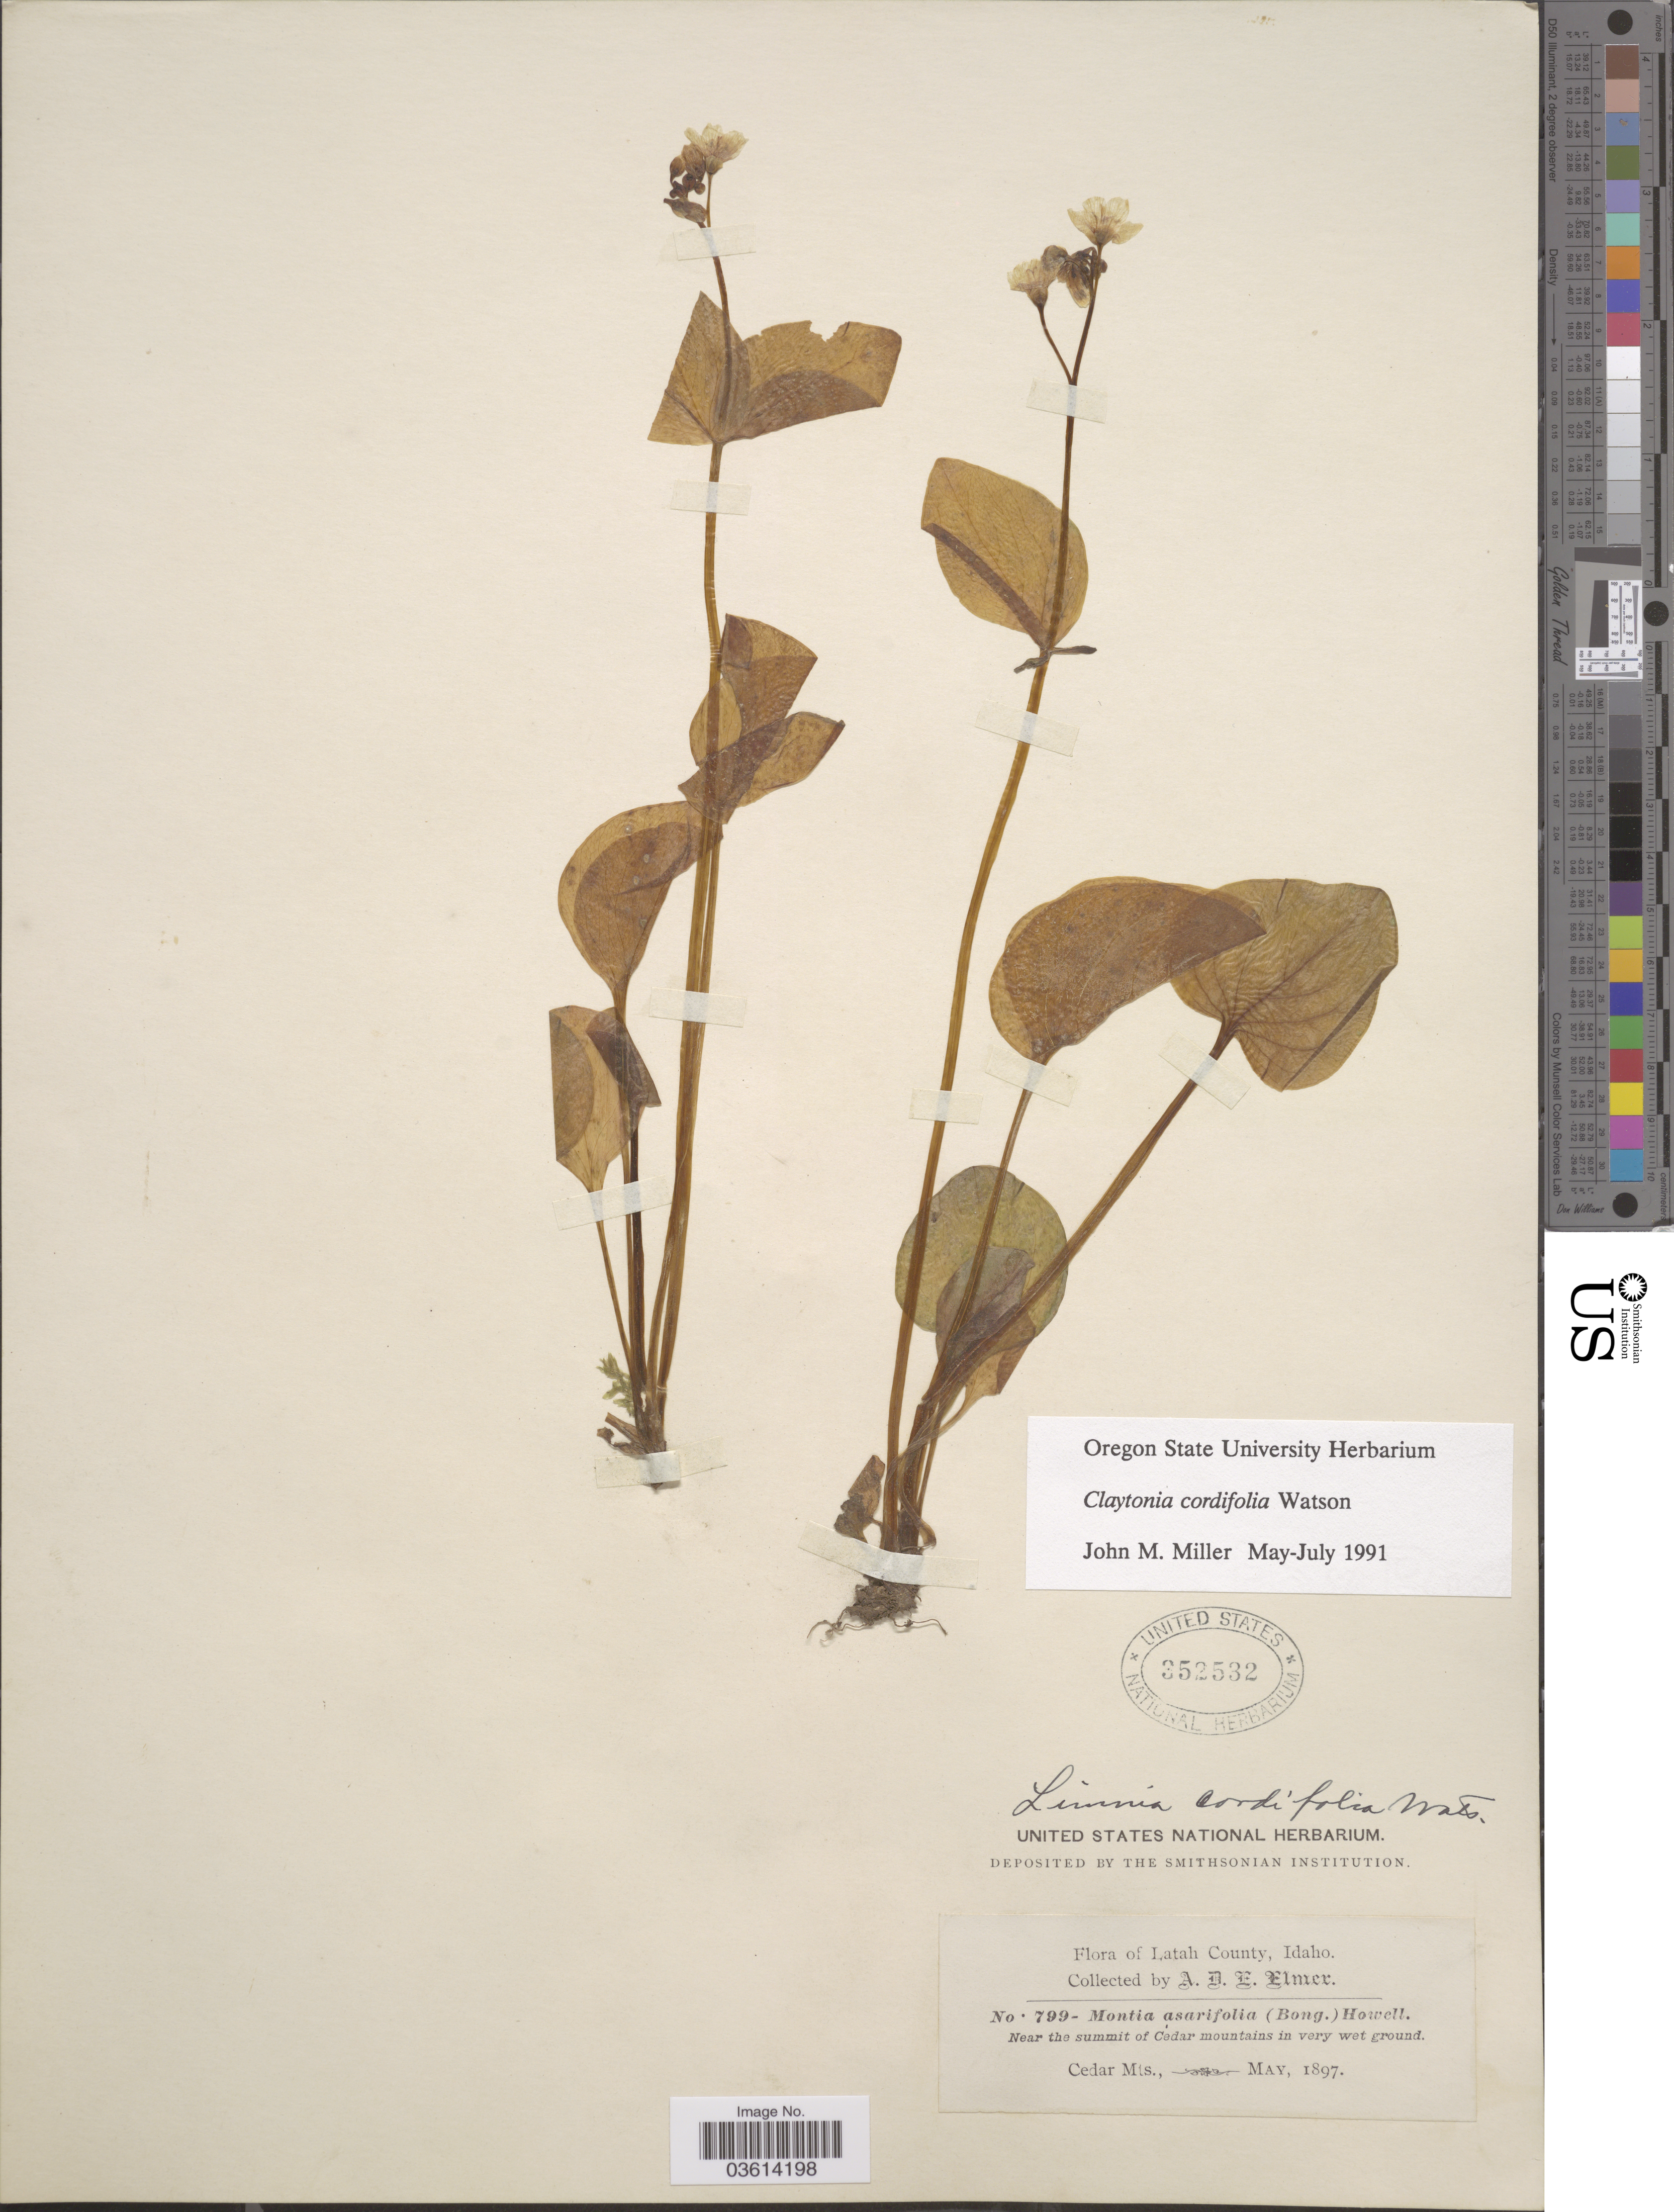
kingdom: Plantae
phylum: Tracheophyta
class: Magnoliopsida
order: Caryophyllales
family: Montiaceae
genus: Claytonia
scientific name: Claytonia cordifolia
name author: S. Watson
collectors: A. D. E. Elmer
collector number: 799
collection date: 1897-05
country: United States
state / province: Idaho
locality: Latah County. Near the summit of Cedar mountains in very wet ground. Cedar Mts.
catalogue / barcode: US 352532